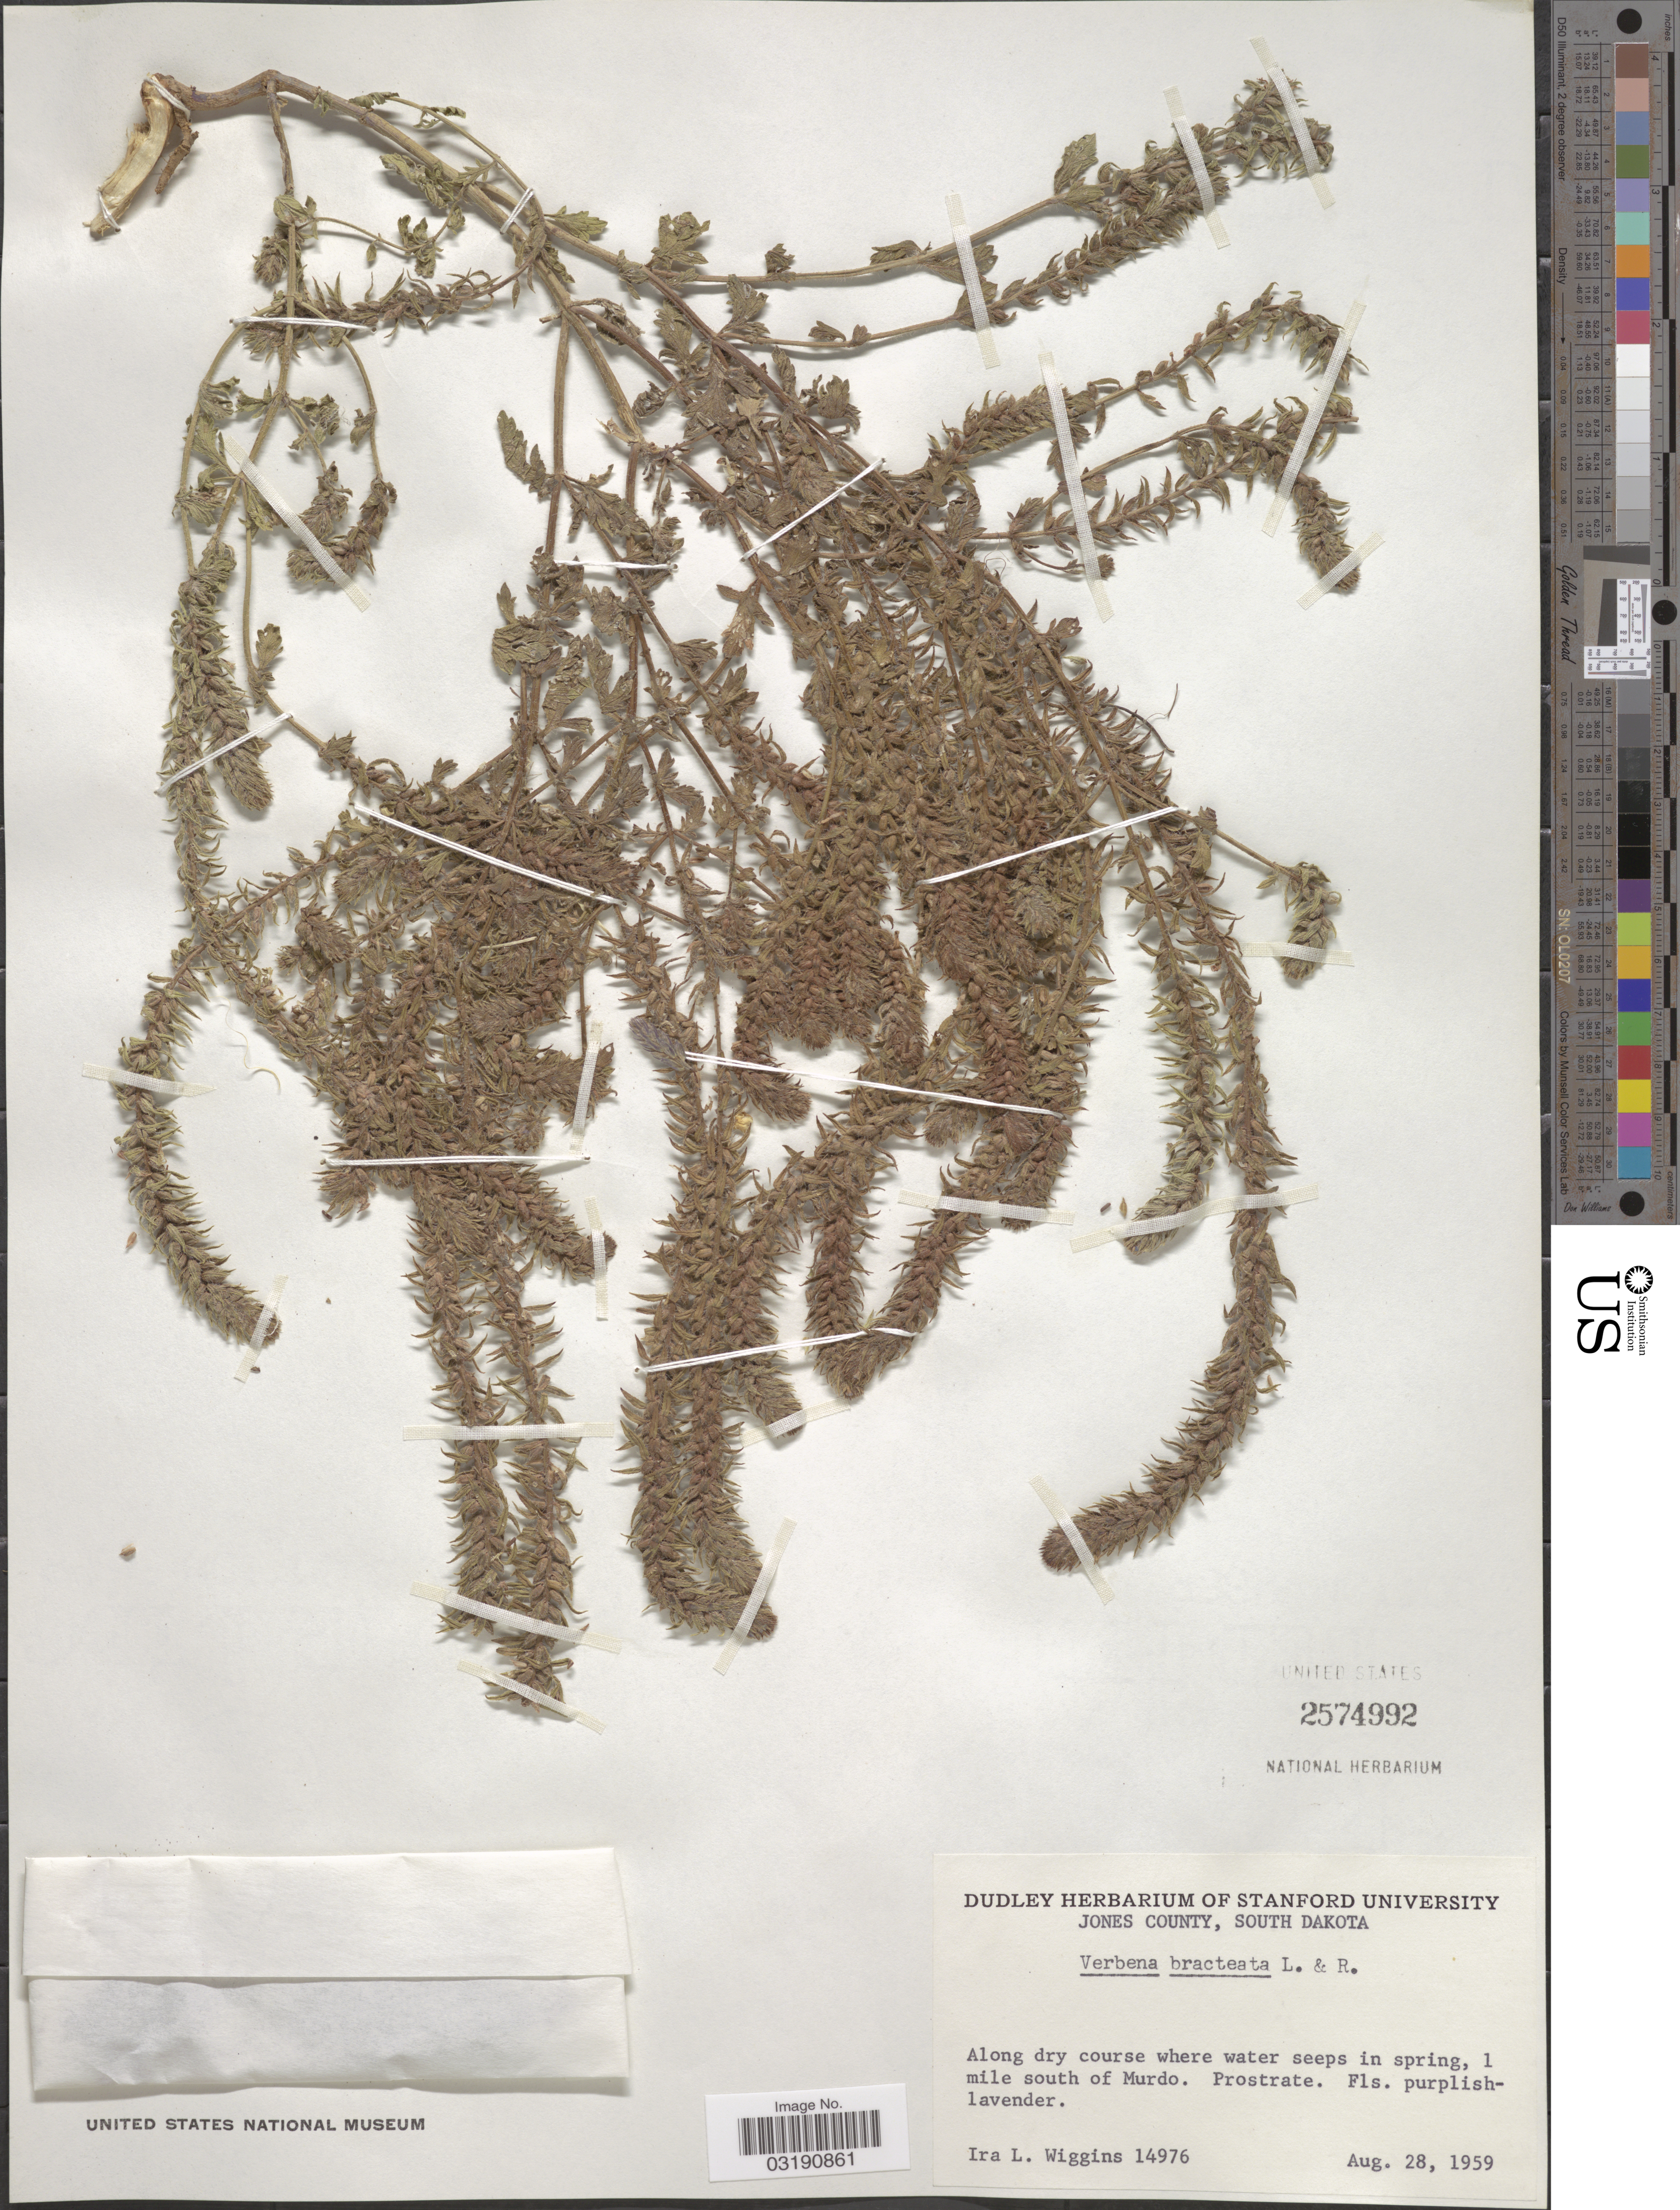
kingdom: Plantae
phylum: Tracheophyta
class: Magnoliopsida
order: Lamiales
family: Verbenaceae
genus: Verbena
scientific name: Verbena bracteata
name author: Cav. ex Lag. & Rodr.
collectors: I. L. Wiggins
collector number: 14976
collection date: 1959-08-28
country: United States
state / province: South Dakota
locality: Jones County. 1 mile south of Murdo.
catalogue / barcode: US 2574992